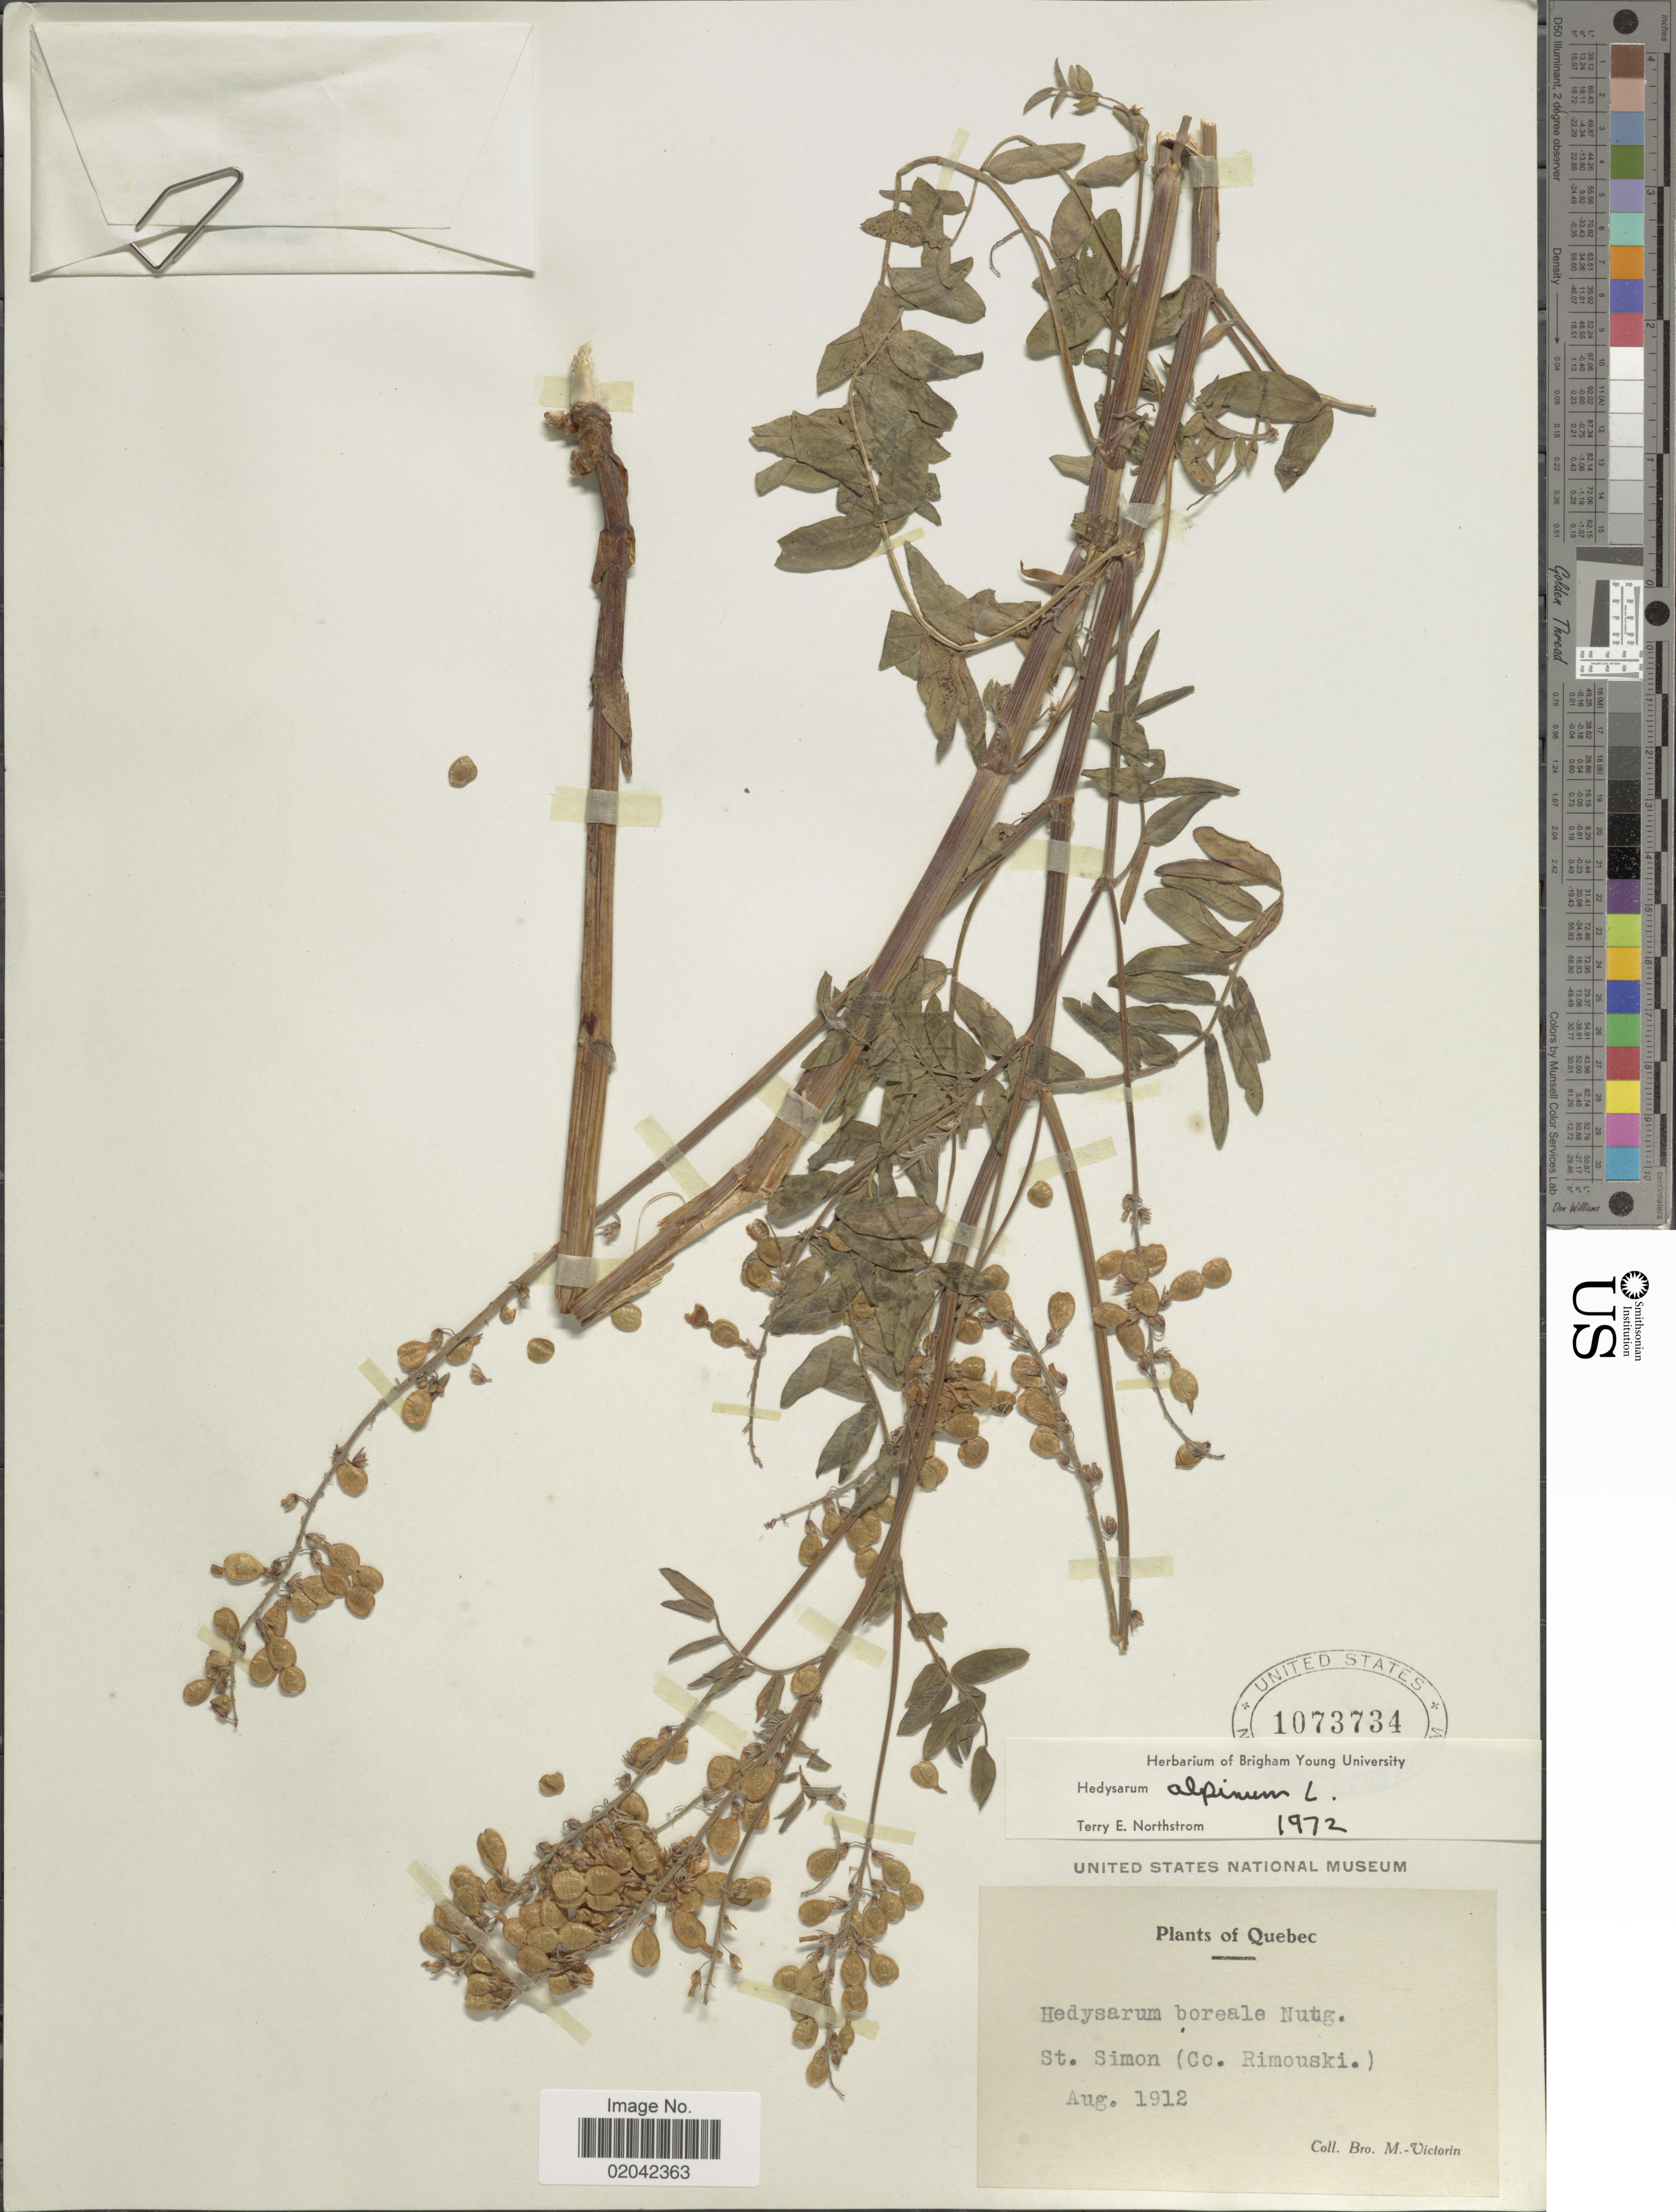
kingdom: Plantae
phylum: Tracheophyta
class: Magnoliopsida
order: Fabales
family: Fabaceae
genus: Hedysarum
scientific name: Hedysarum alpinum var. americanum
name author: Michx. ex Pursh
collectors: Fr. Marie-Victorin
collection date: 1912-08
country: Canada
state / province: Quebec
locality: St. Simon (Co. Rimouski)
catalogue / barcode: US 1073734